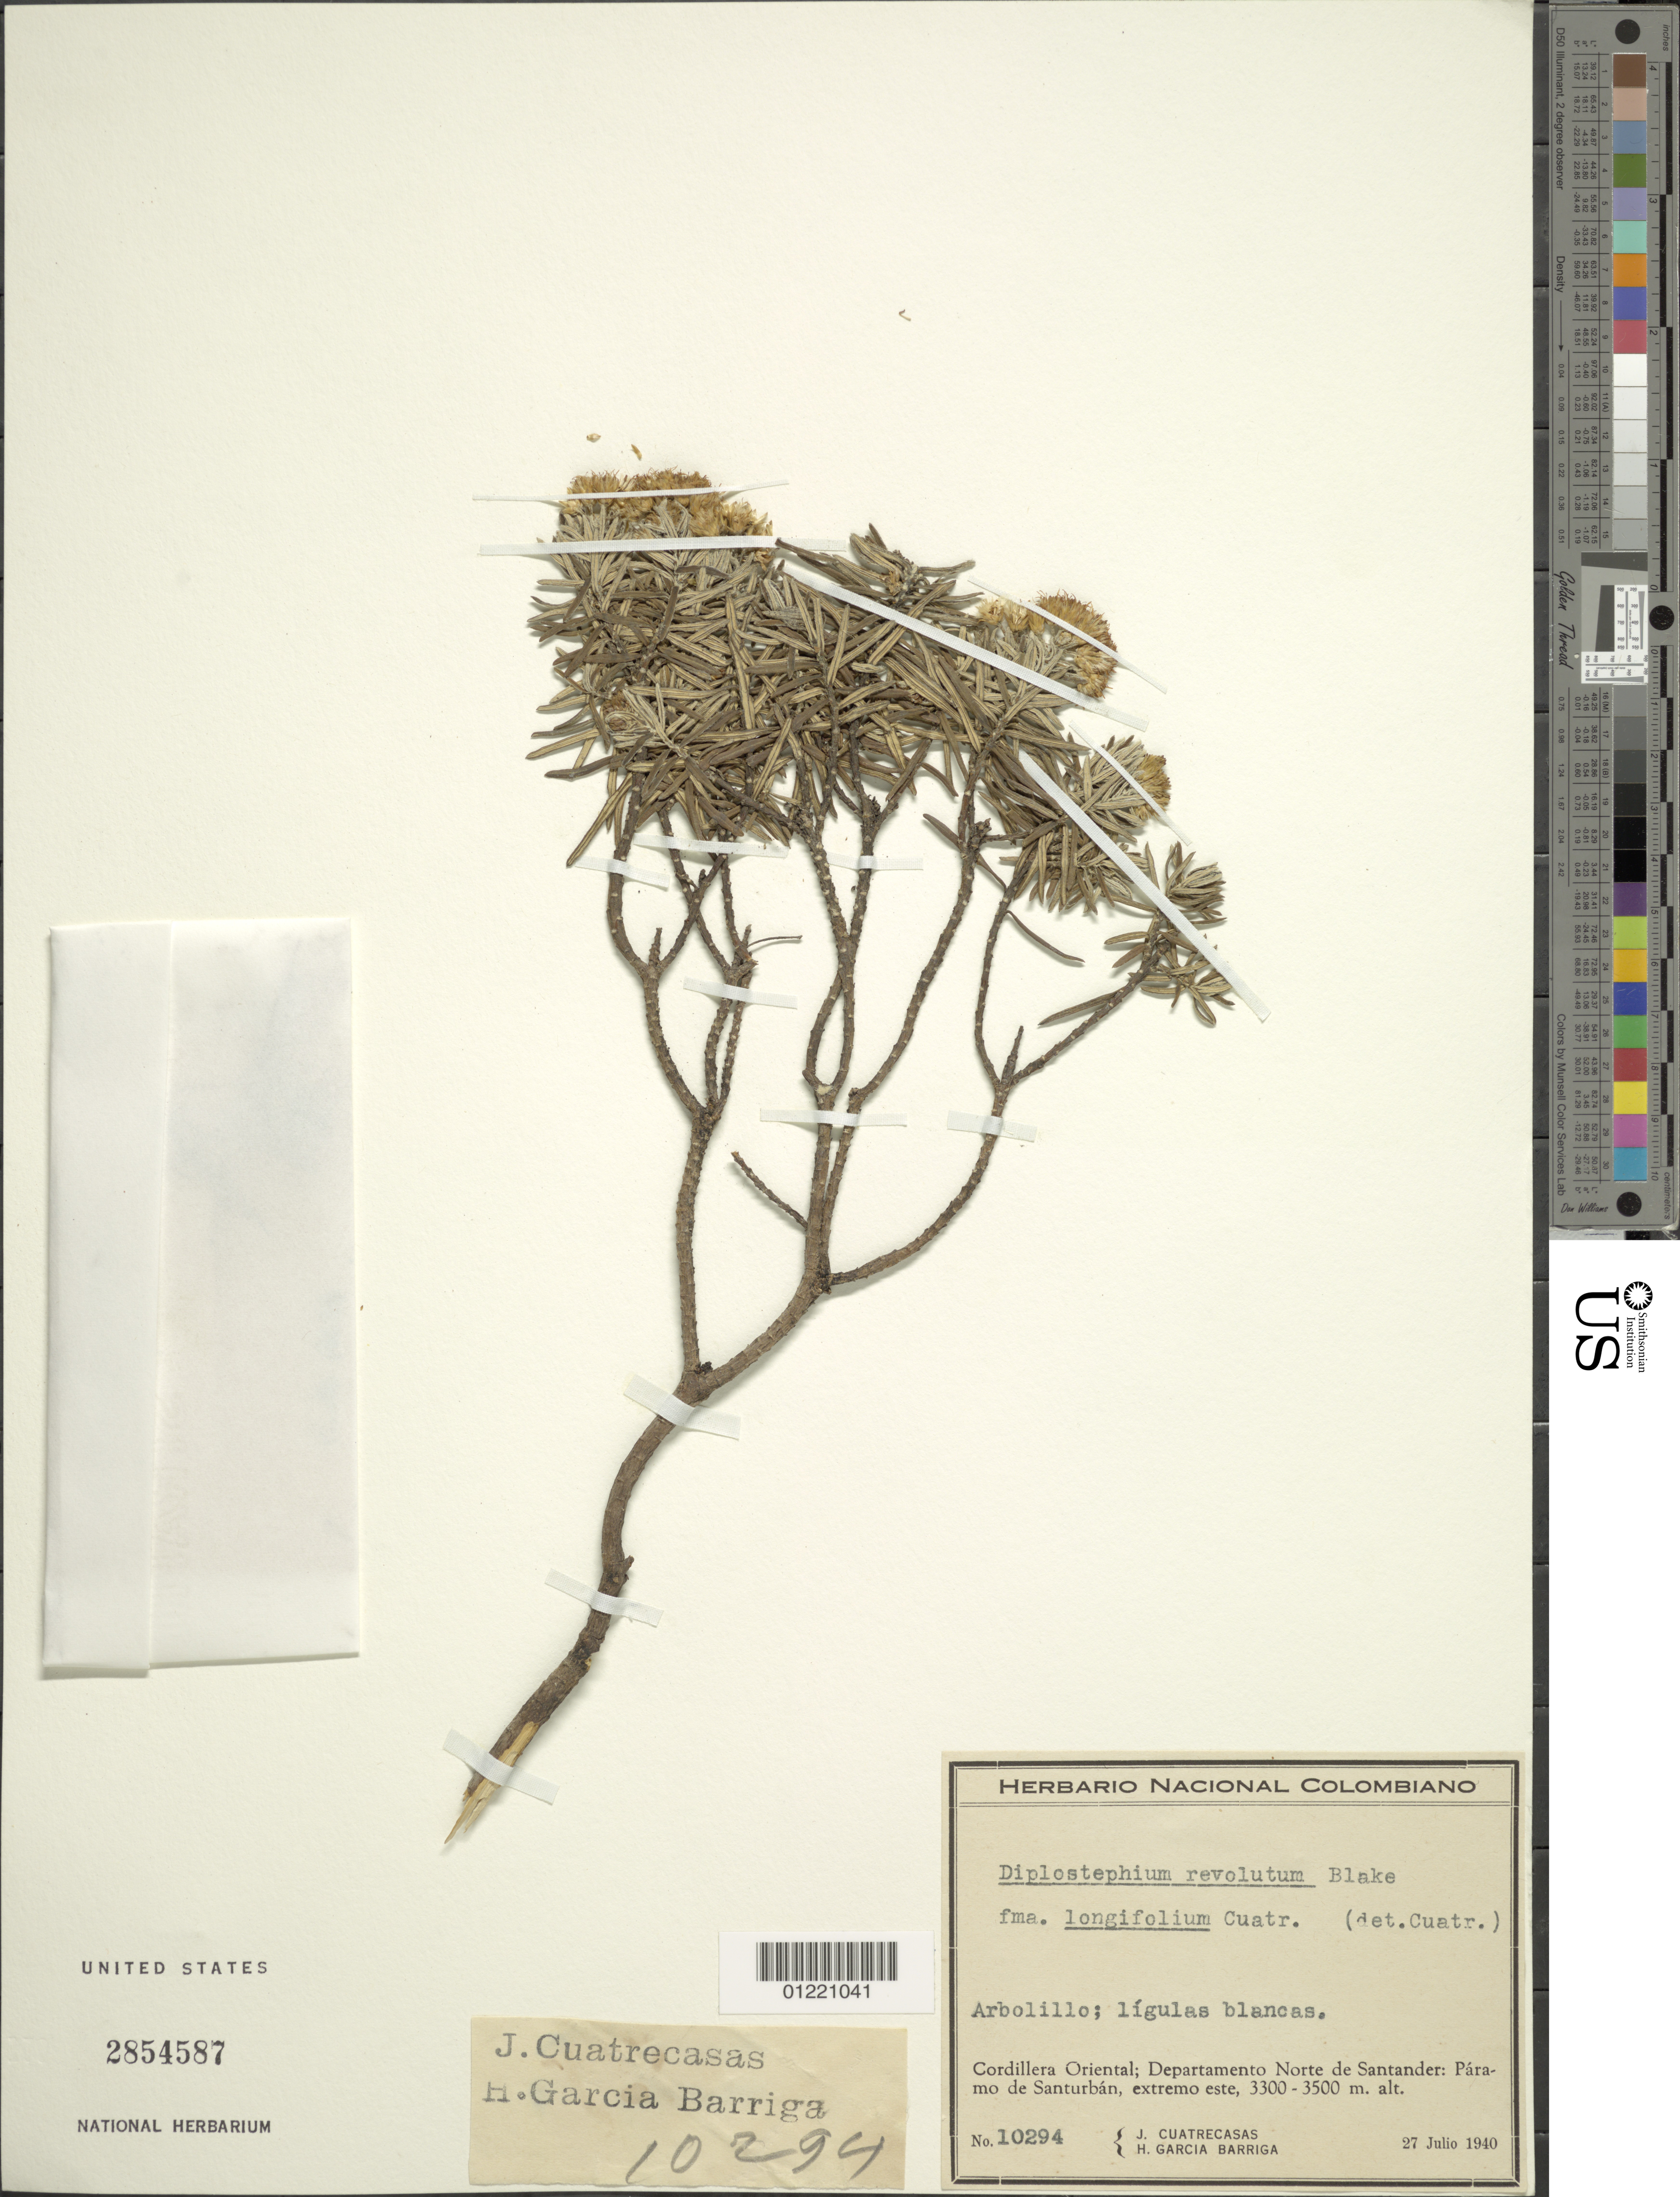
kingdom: Plantae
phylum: Tracheophyta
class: Magnoliopsida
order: Asterales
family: Asteraceae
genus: Diplostephium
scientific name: Diplostephium revolutum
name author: S.F. Blake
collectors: J. Cuatrecasas & H. García Barriga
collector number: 10294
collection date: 1940-07-27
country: Colombia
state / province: Norte de Santander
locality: Paramo de Santurban, extremo este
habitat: paramo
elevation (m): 3300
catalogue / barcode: US 2854587